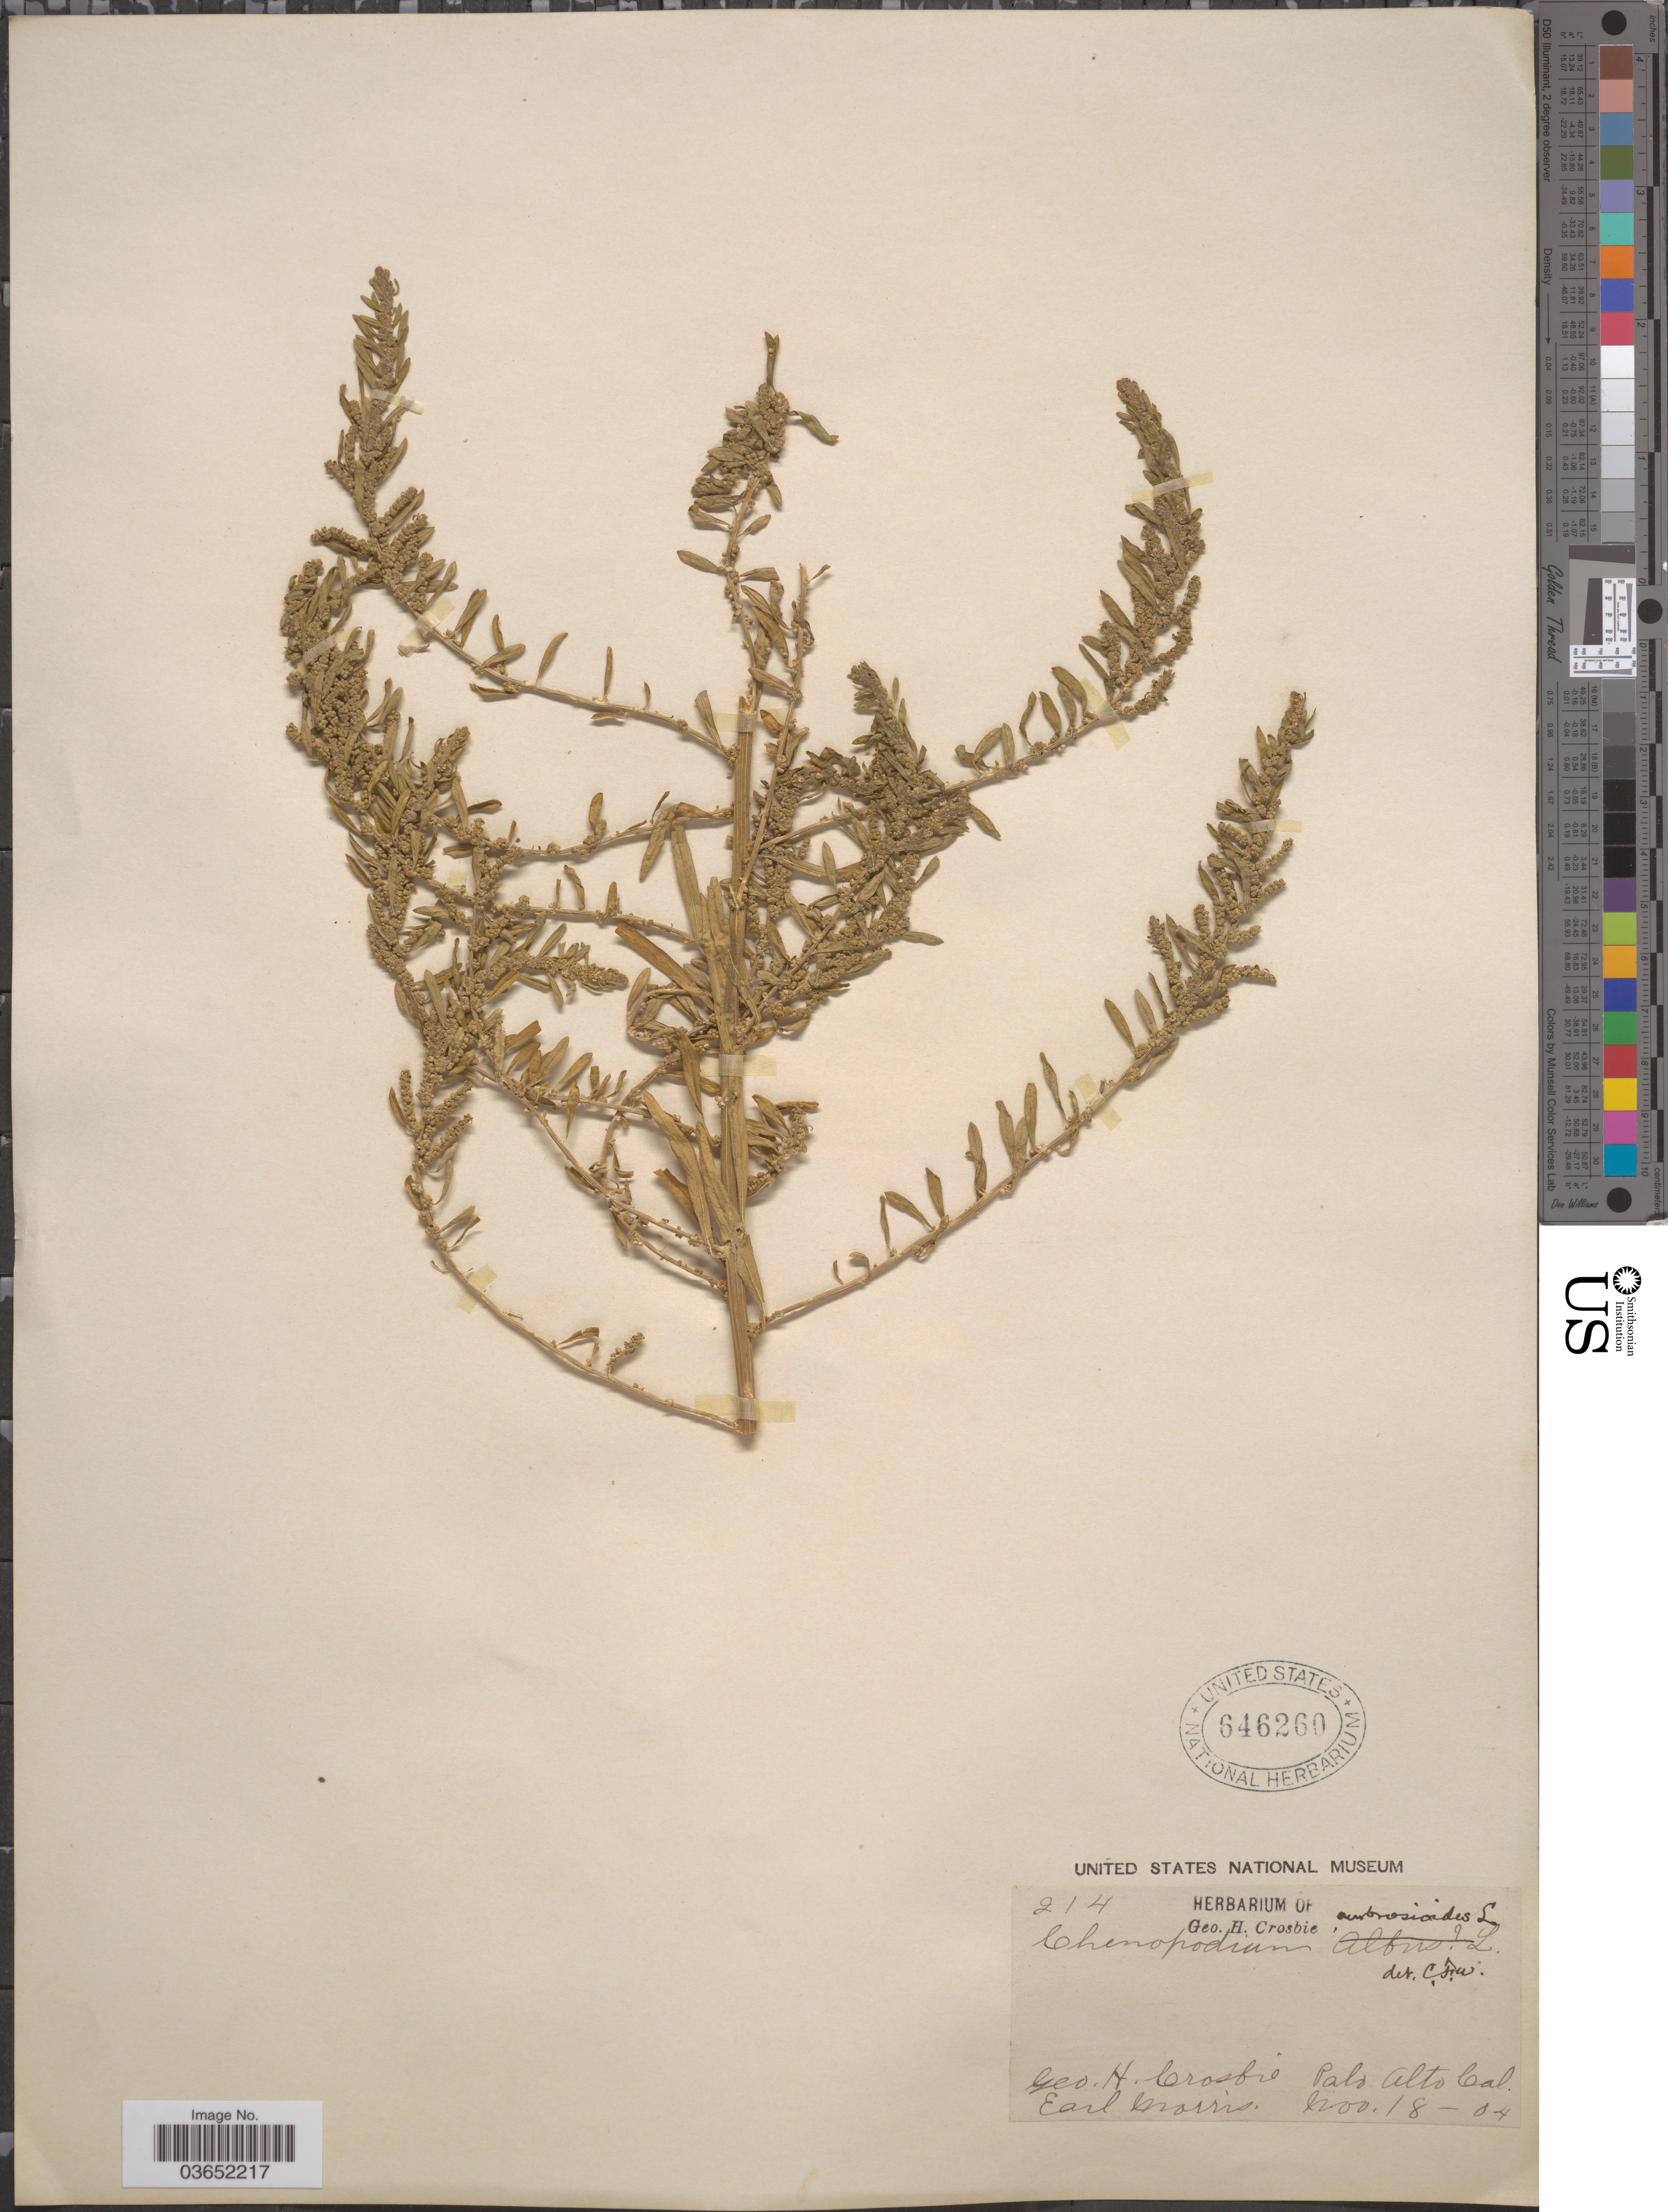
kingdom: Plantae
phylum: Tracheophyta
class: Magnoliopsida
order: Caryophyllales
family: Amaranthaceae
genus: Chenopodium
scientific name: Chenopodium ambrosioides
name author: L.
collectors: G. Crosbie & E. Morris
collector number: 214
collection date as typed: Transcribed d/m/y: 18/11/4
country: United States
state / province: California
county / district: Santa Clara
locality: Palo Alto.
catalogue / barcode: US 646260